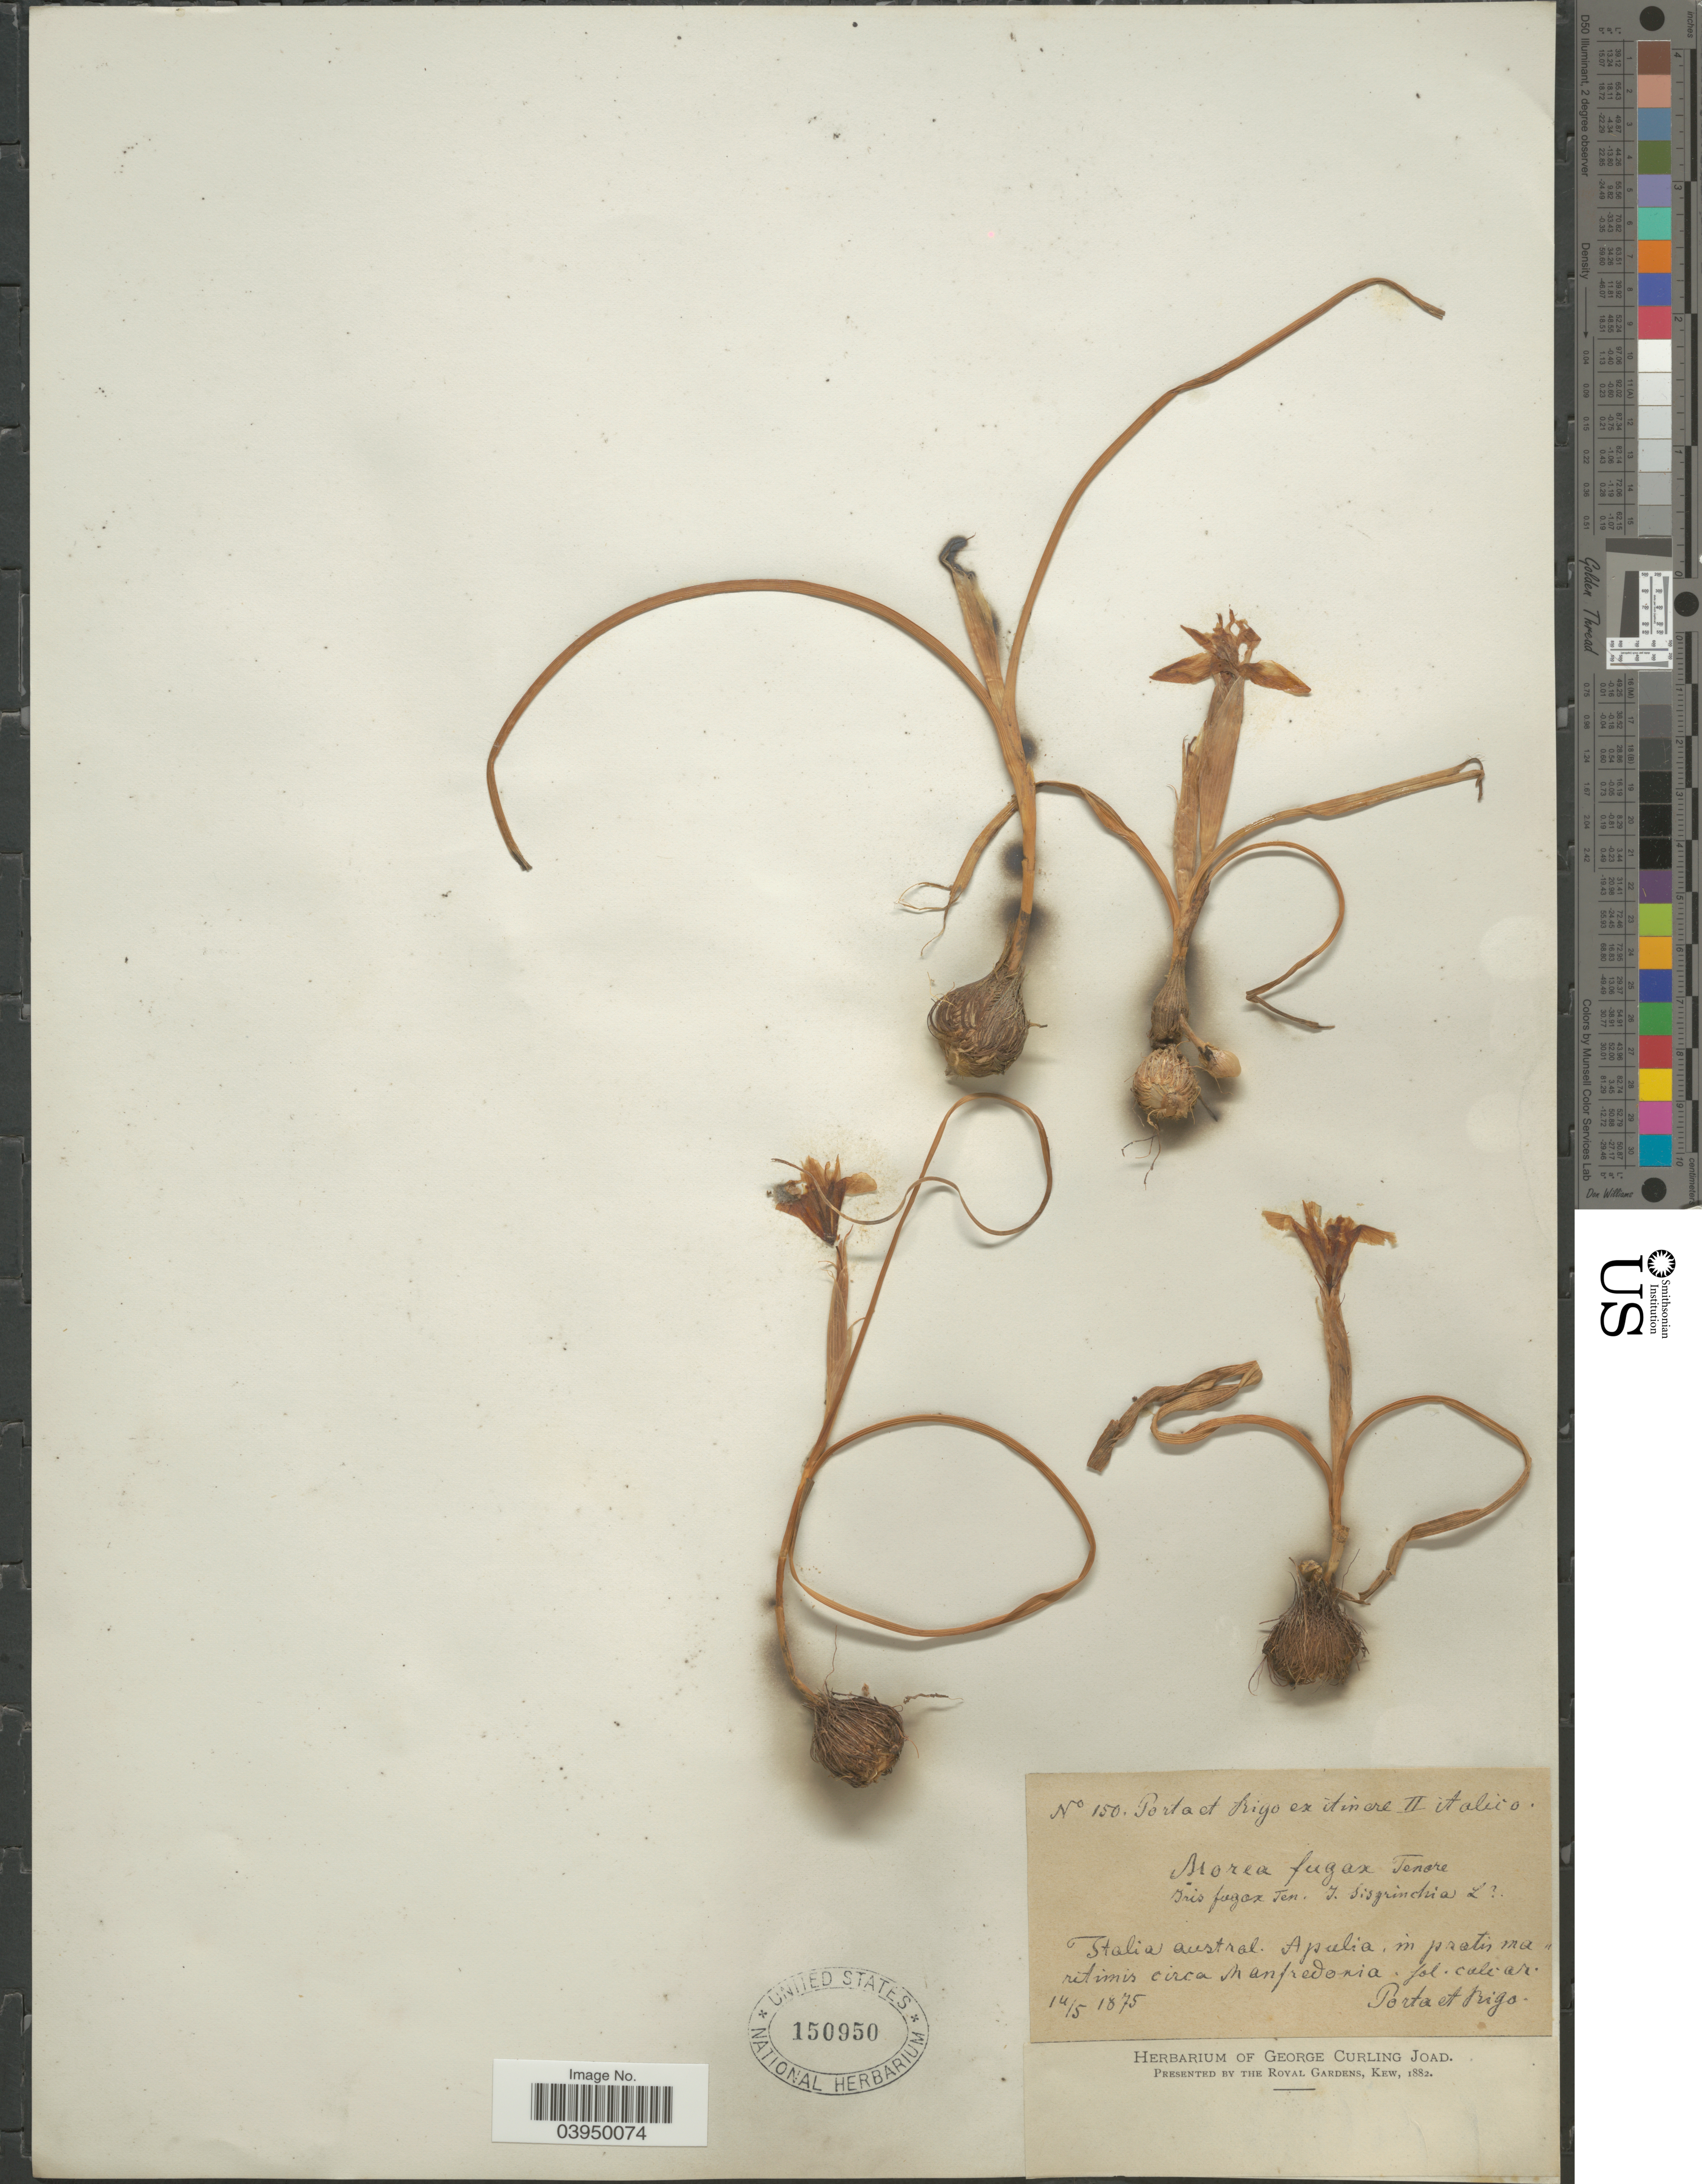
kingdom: Plantae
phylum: Tracheophyta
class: Liliopsida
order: Asparagales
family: Iridaceae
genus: Moraea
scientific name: Moraea fugax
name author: (D. Delaroche) Jacq.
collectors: -- Porta & -- Rigo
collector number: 150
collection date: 1875-05-14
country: Italy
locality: Italia austral. Apulia, in pratis maritimis circa Manfredonia.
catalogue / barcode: US 150950